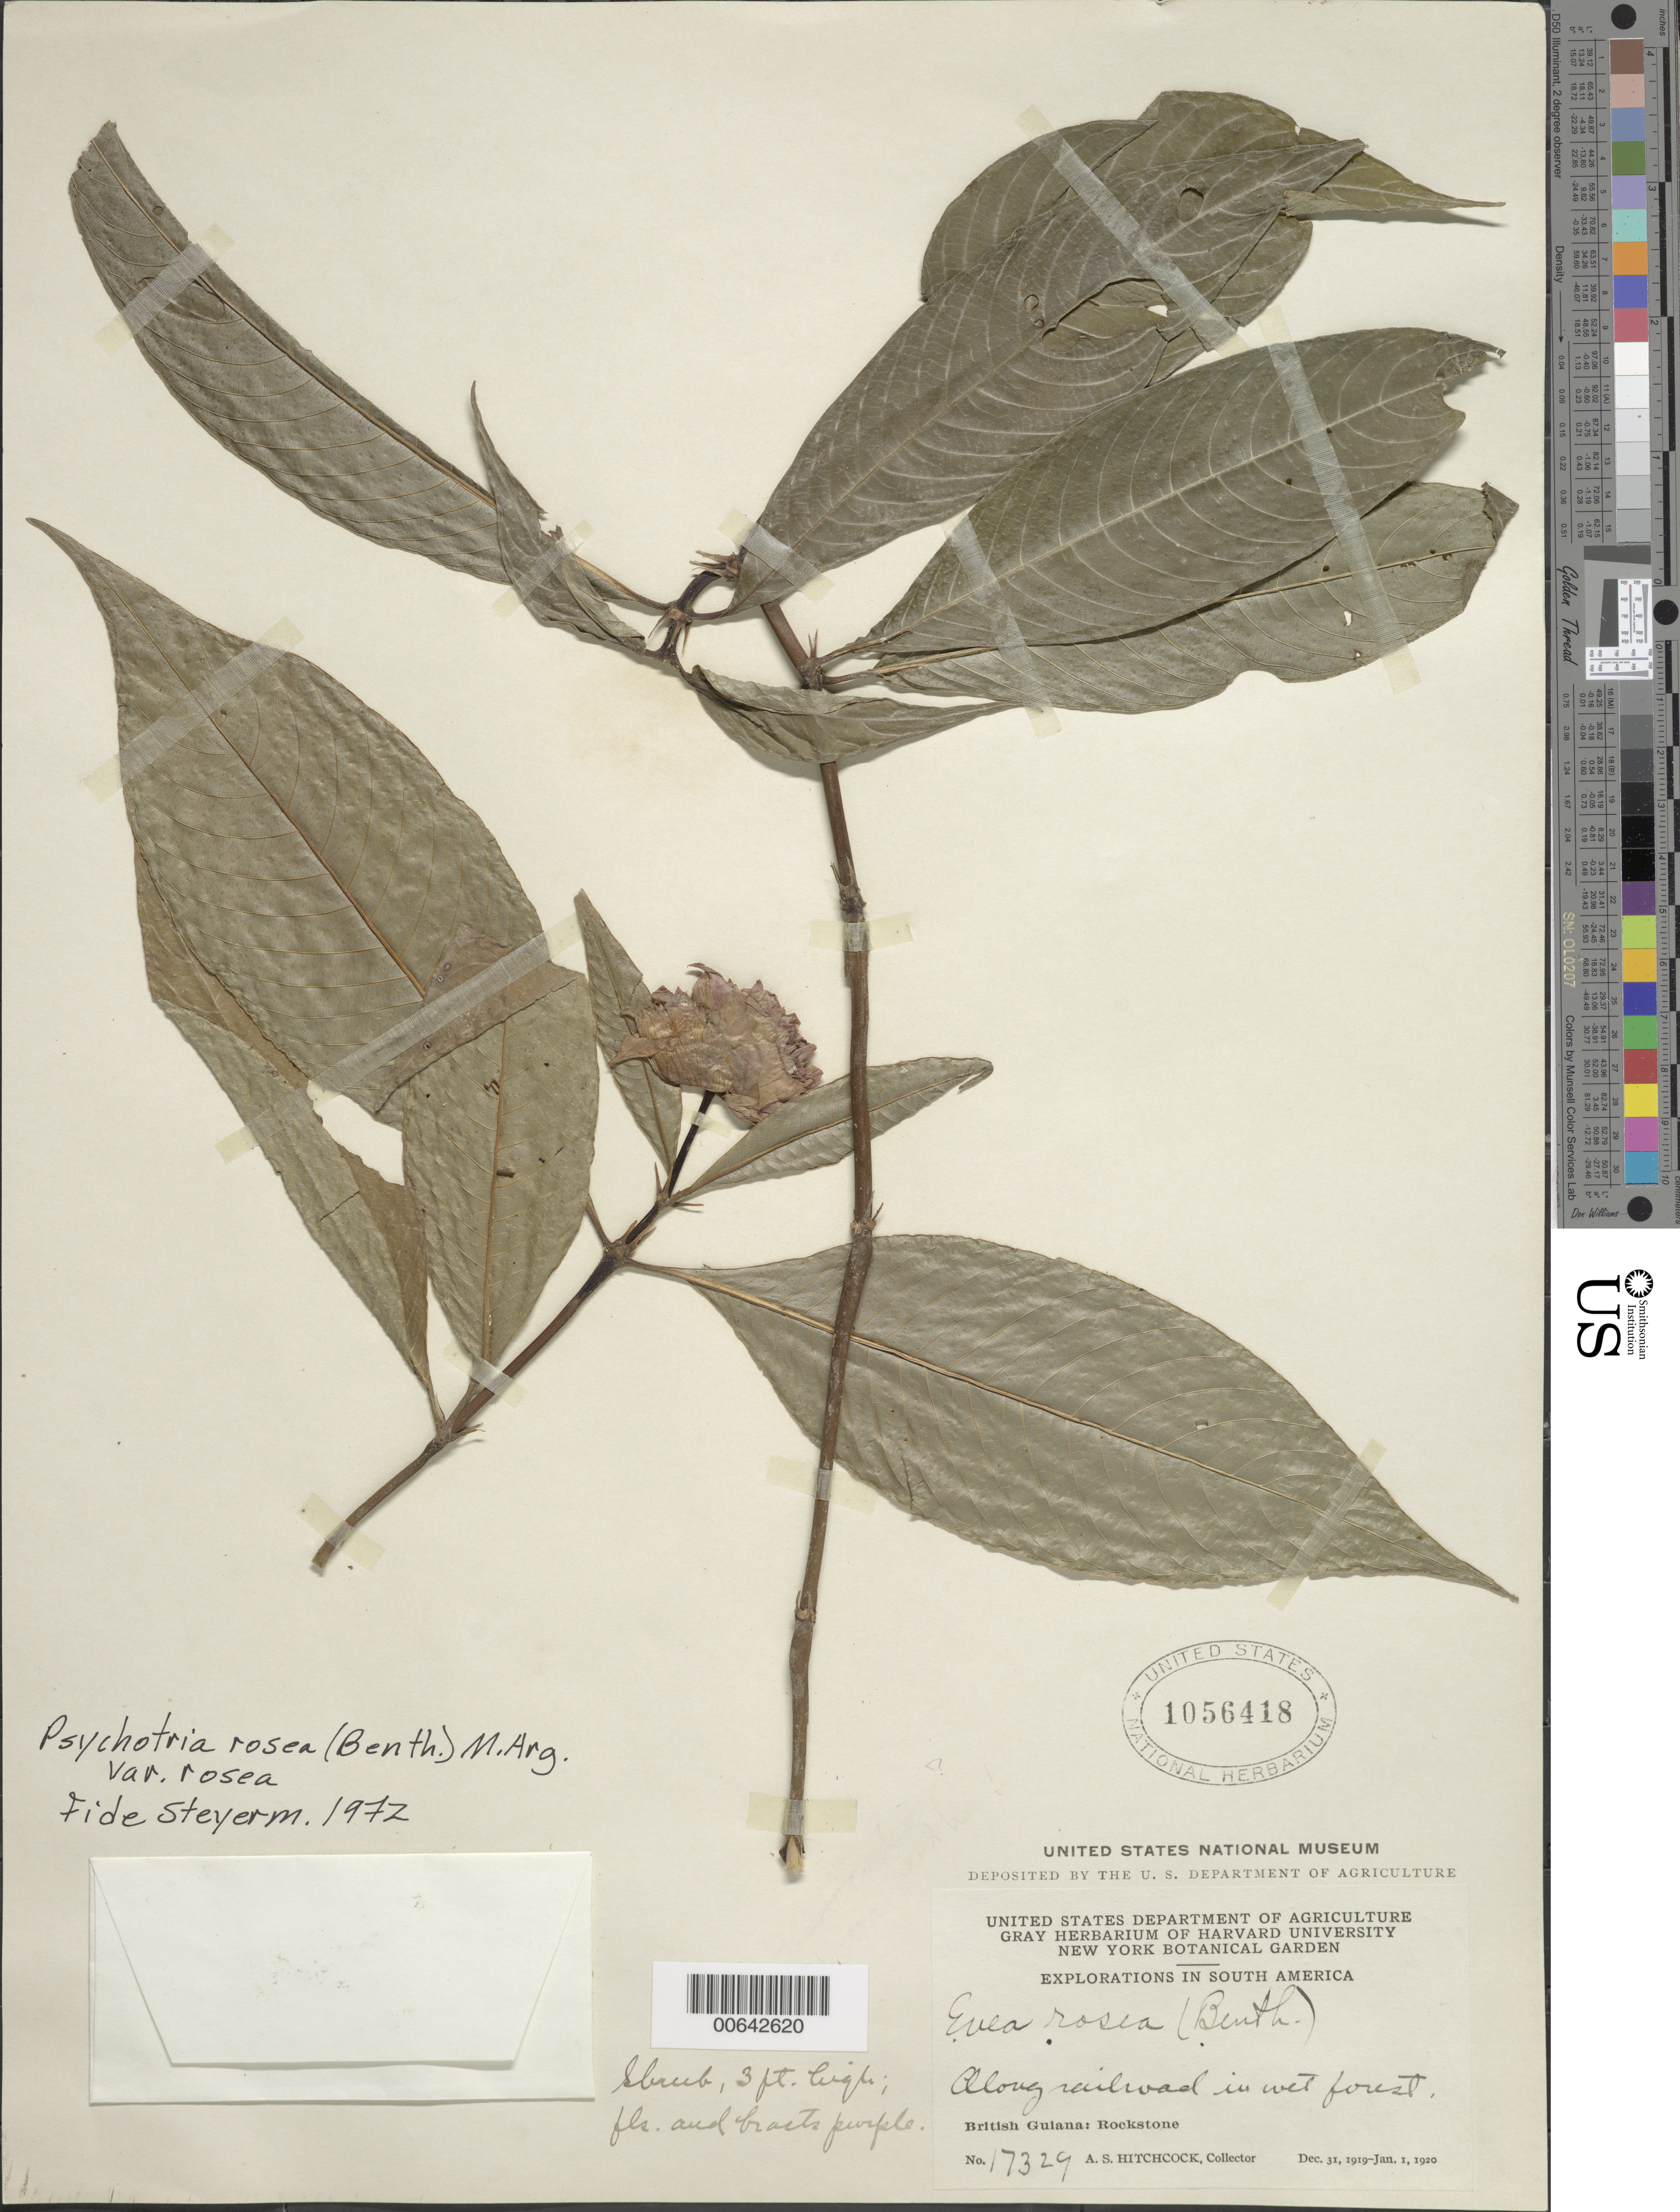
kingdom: Plantae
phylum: Tracheophyta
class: Magnoliopsida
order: Gentianales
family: Rubiaceae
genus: Psychotria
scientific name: Psychotria rosea var. rosea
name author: (Benth.) Müll. Arg.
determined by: Steyermark, Julian A., (VEN)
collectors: A. S. Hitchcock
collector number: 17329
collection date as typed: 31-Dec-19 to 1-Jan-20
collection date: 1919-12-31/1920-01-01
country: Guyana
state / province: U. Demerara-Berbice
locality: Rockstone, on the Essequibo River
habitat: Along railroad in wet forest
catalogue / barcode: US 1056418